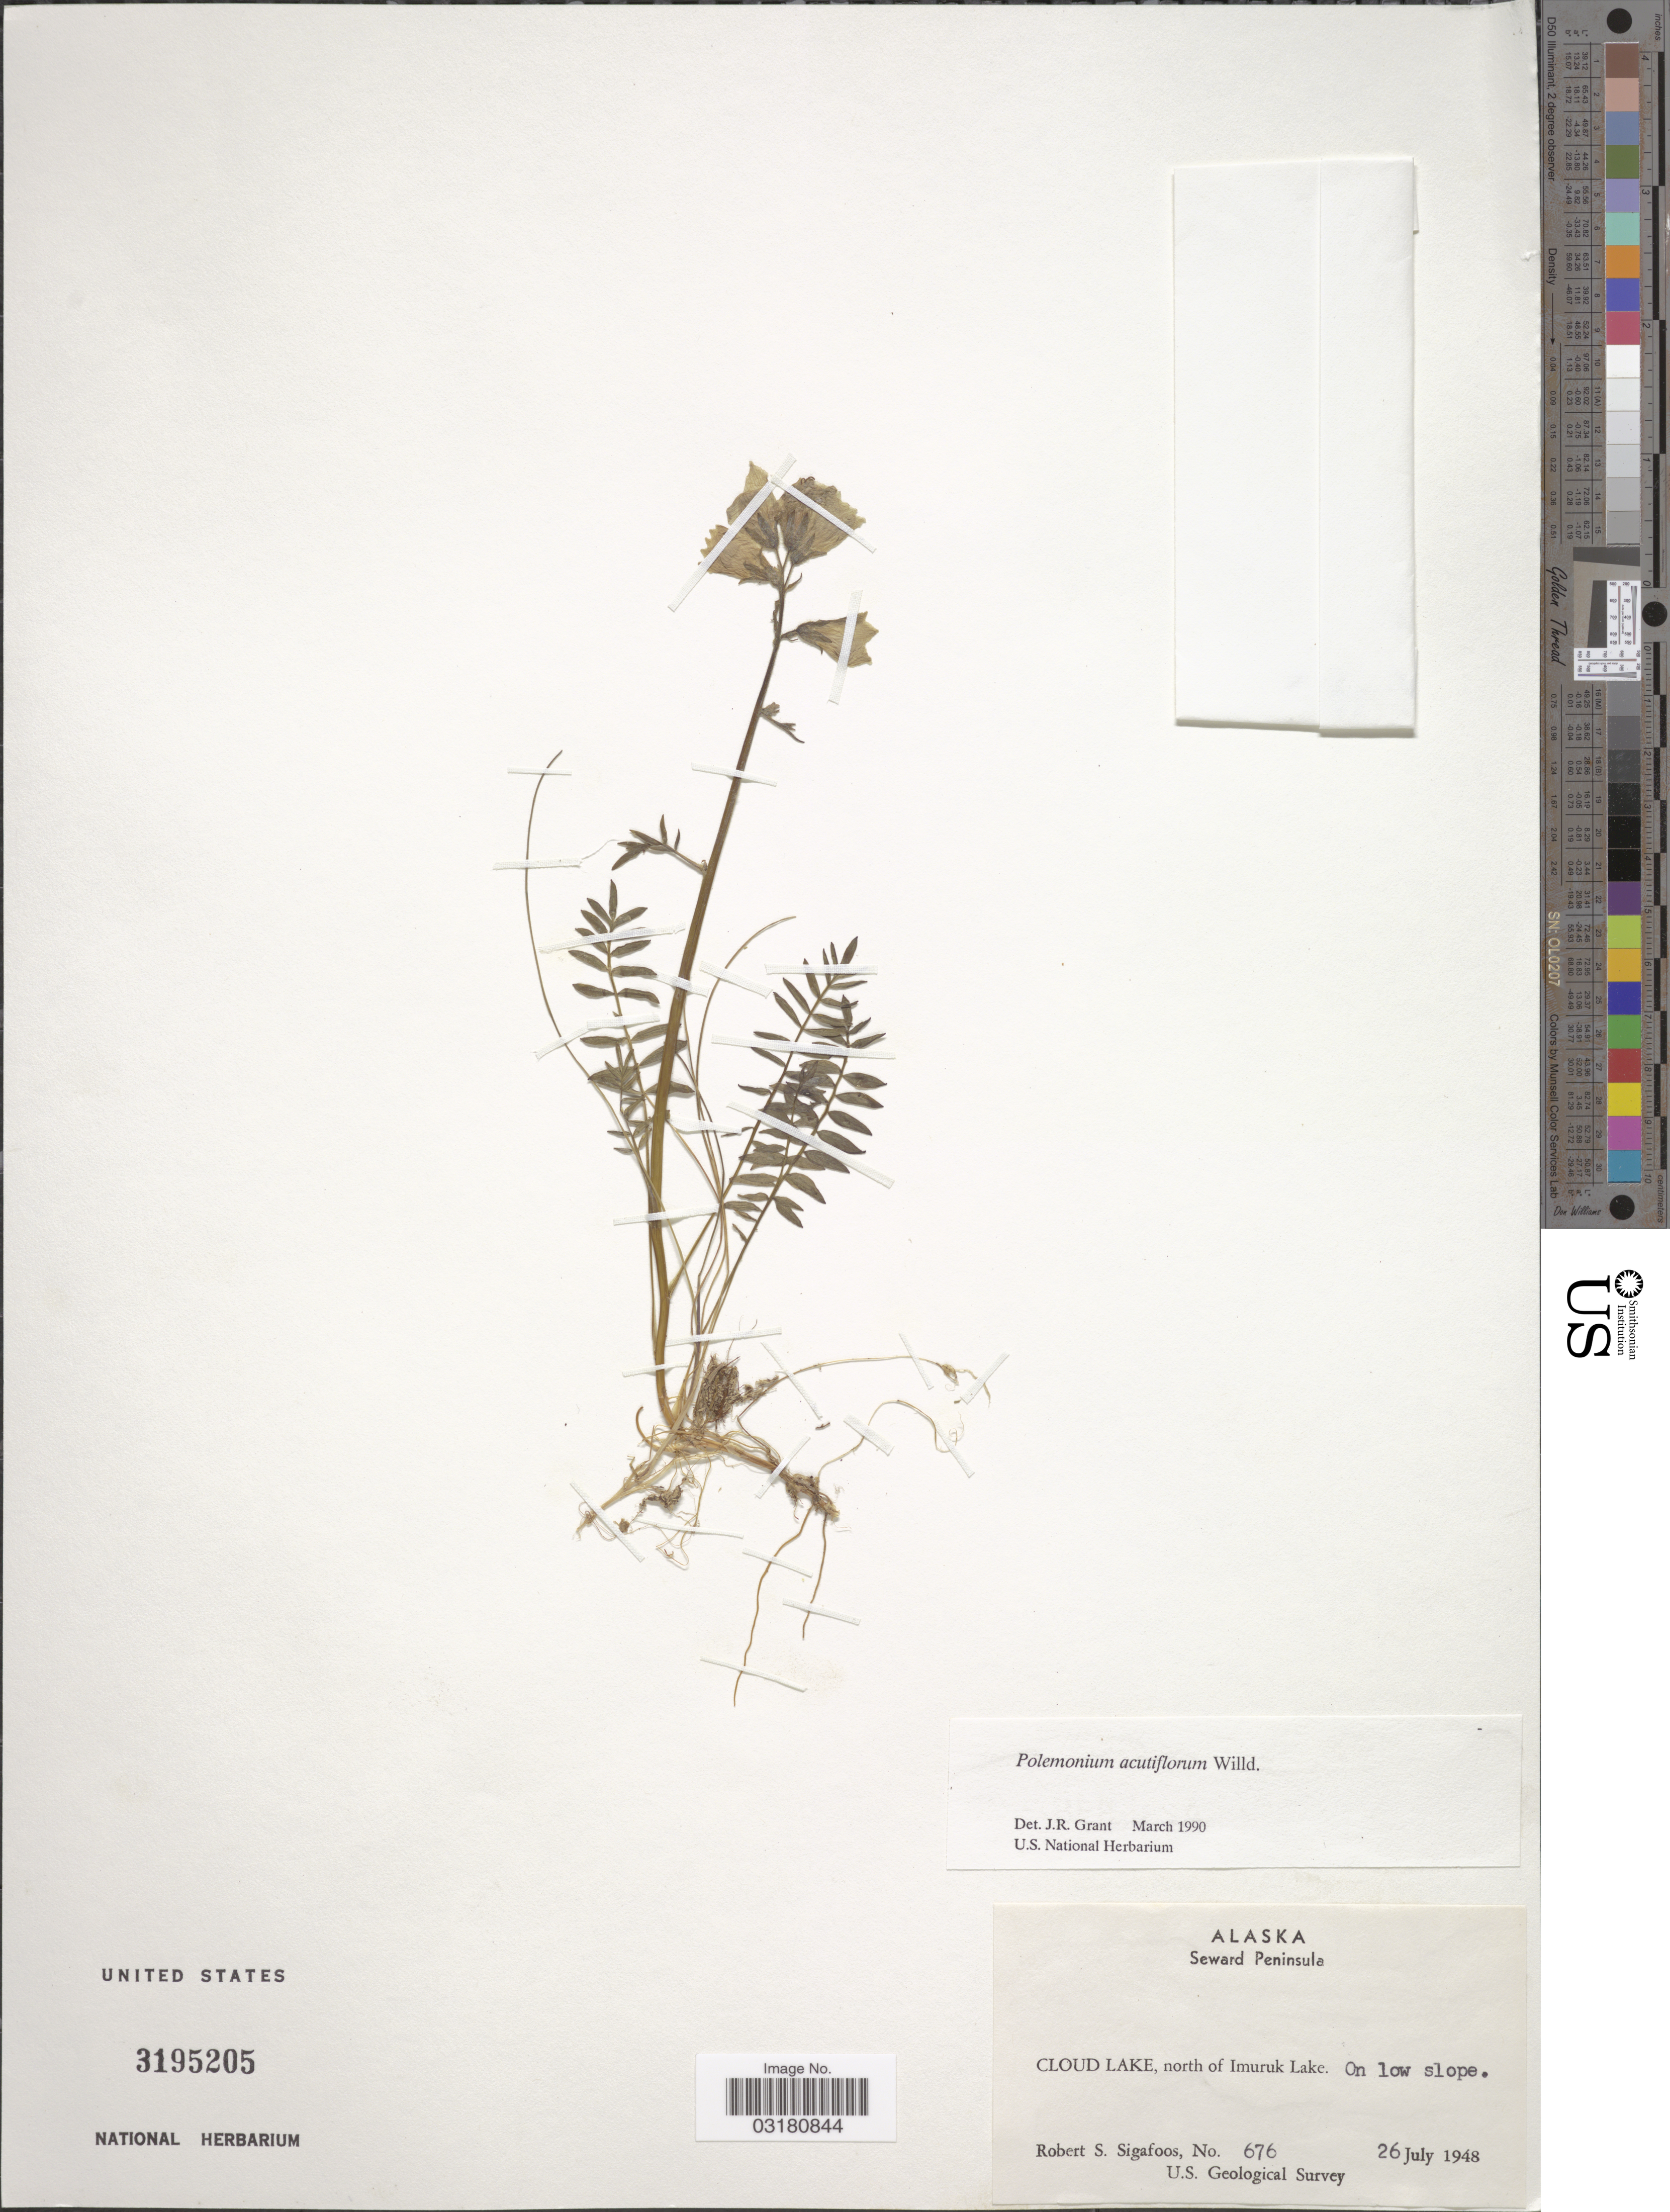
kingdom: Plantae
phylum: Tracheophyta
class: Magnoliopsida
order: Ericales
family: Polemoniaceae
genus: Polemonium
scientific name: Polemonium acutiflorum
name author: Willd. ex Roem. & Schult.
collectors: R. Sigafoos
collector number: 676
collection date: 1948-07-26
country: United States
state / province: Alaska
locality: Seward Peninsula. Cloud Lake, north of Imuruk Lake. On low slope.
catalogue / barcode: US 3195205